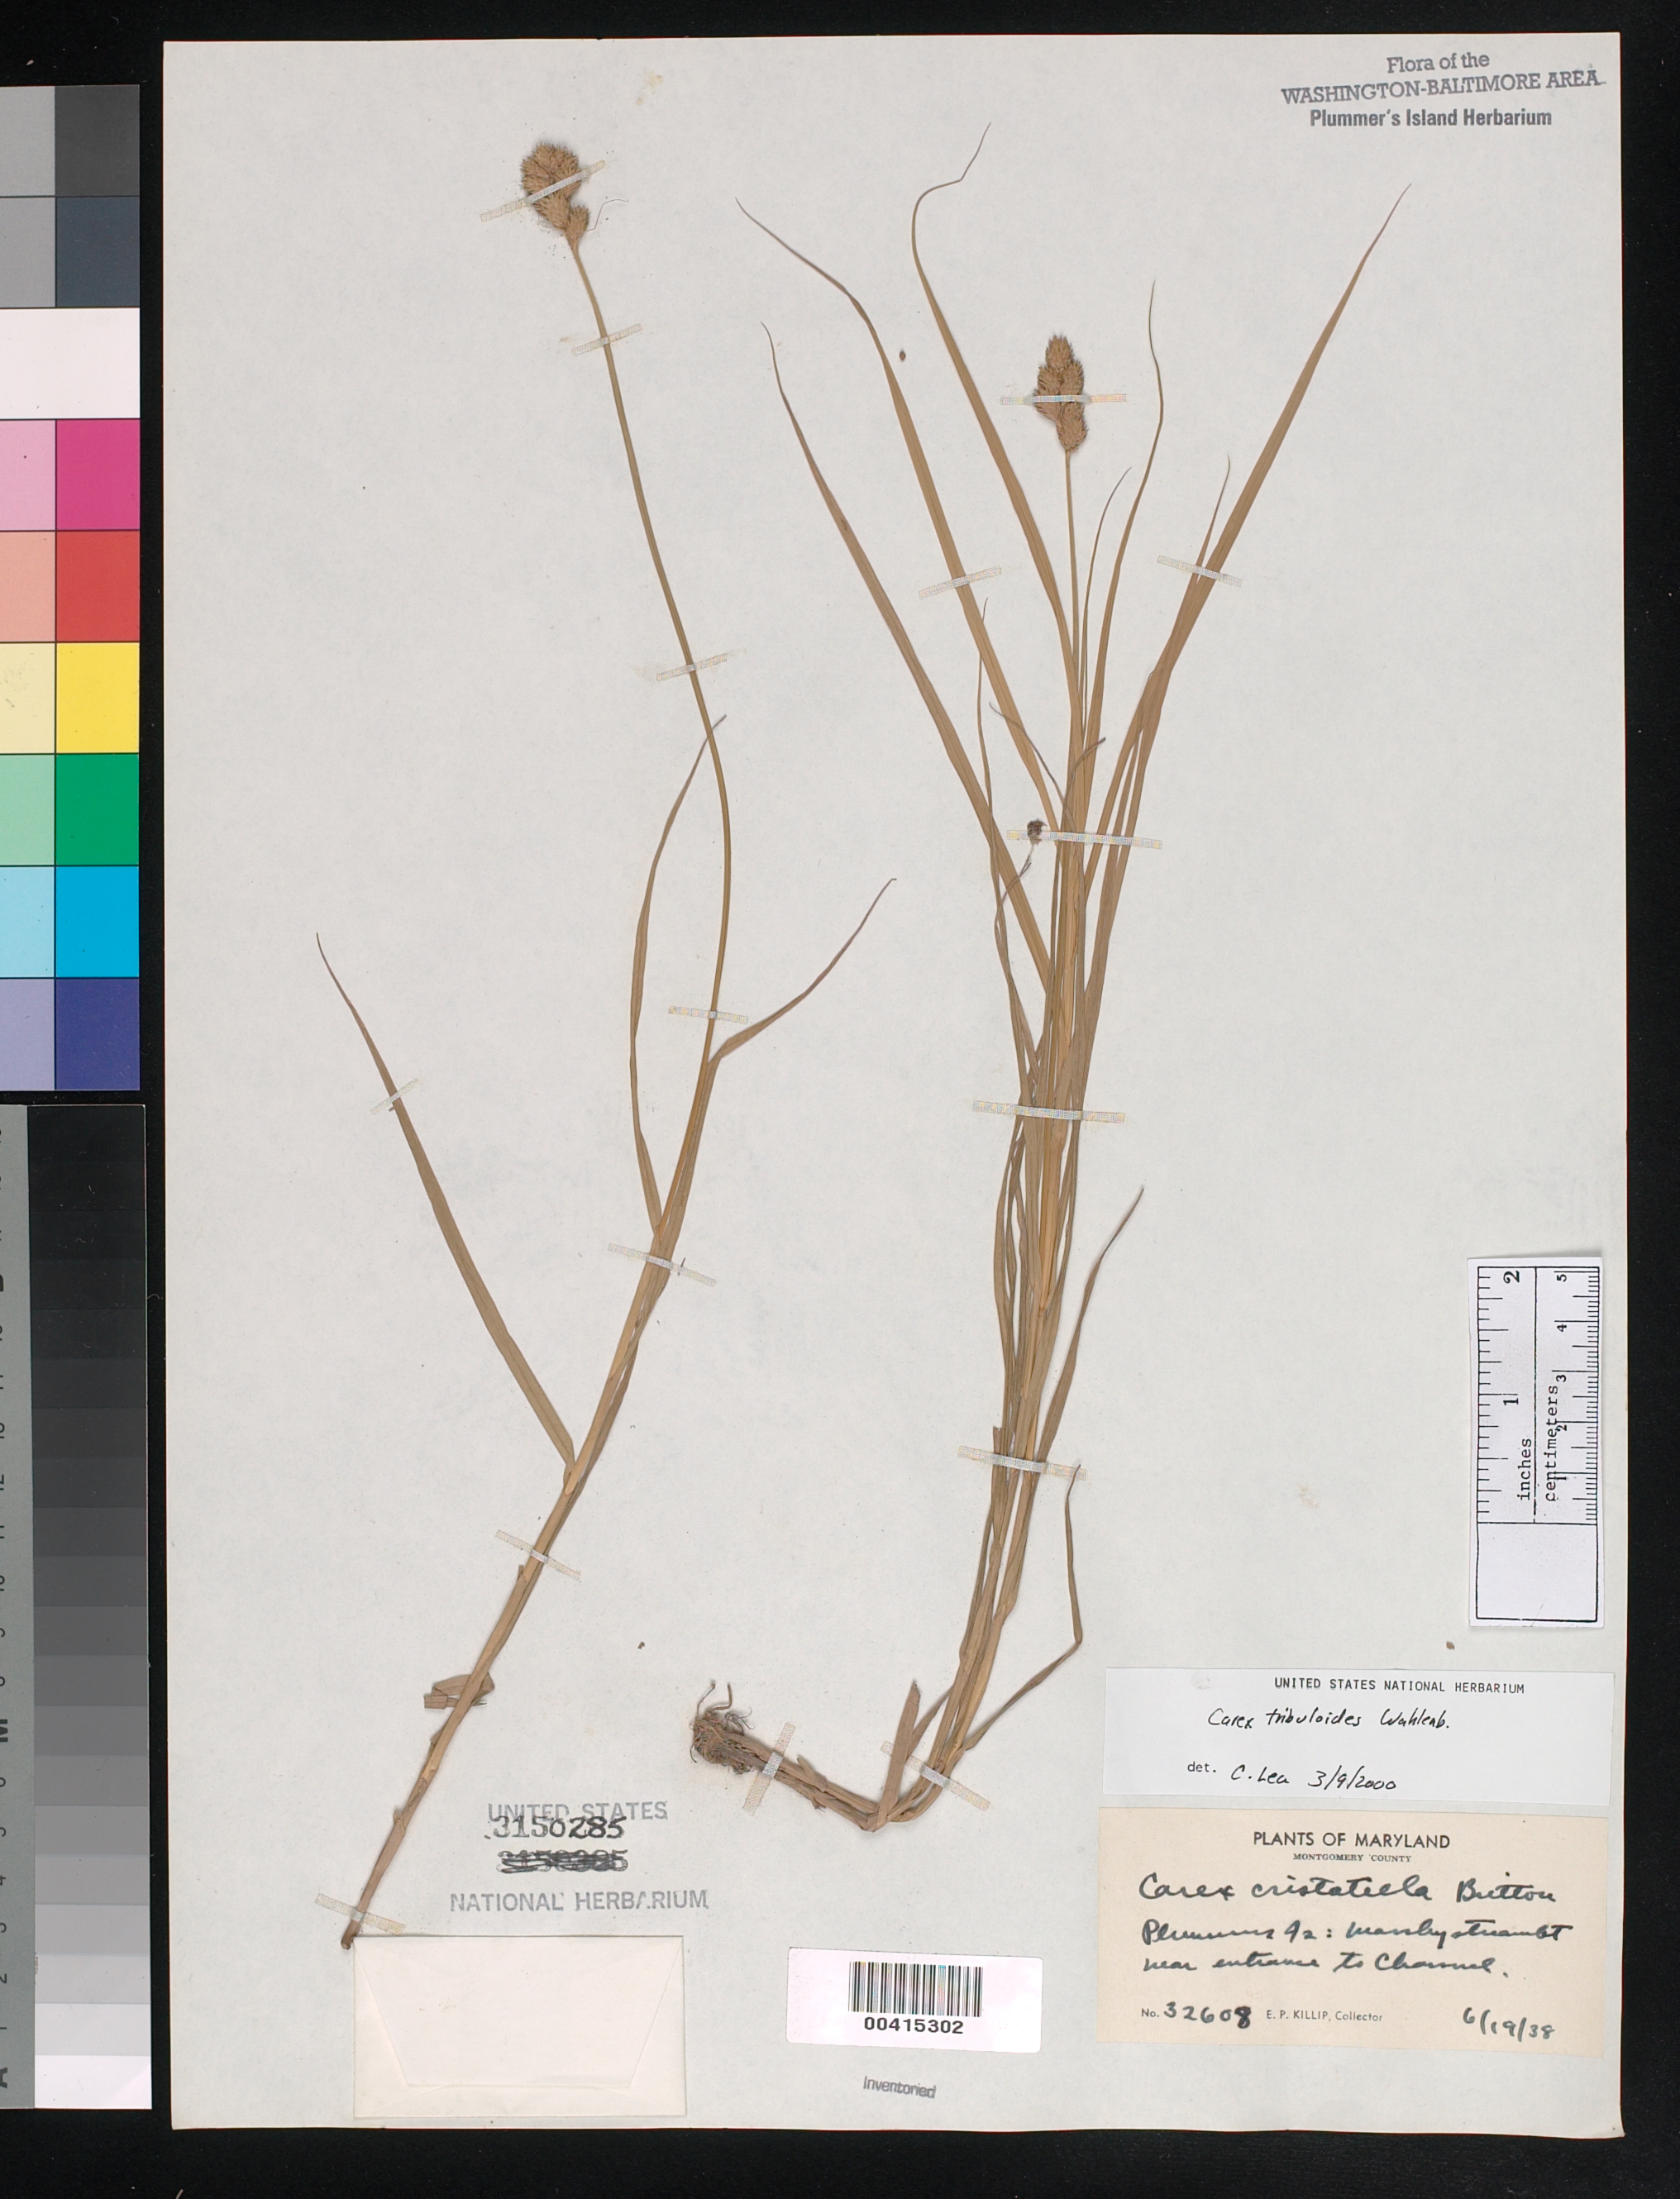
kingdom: Plantae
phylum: Tracheophyta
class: Liliopsida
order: Poales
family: Cyperaceae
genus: Carex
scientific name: Carex tribuloides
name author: Wahlenb.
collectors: E. P. Killip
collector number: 32608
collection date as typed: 19 Jun 1938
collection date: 1938-06-19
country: United States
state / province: Maryland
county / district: Montgomery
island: Plummers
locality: Plummer's Island; near entrance to channel Plummers Island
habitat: Marshy streamlet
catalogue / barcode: US 3150285